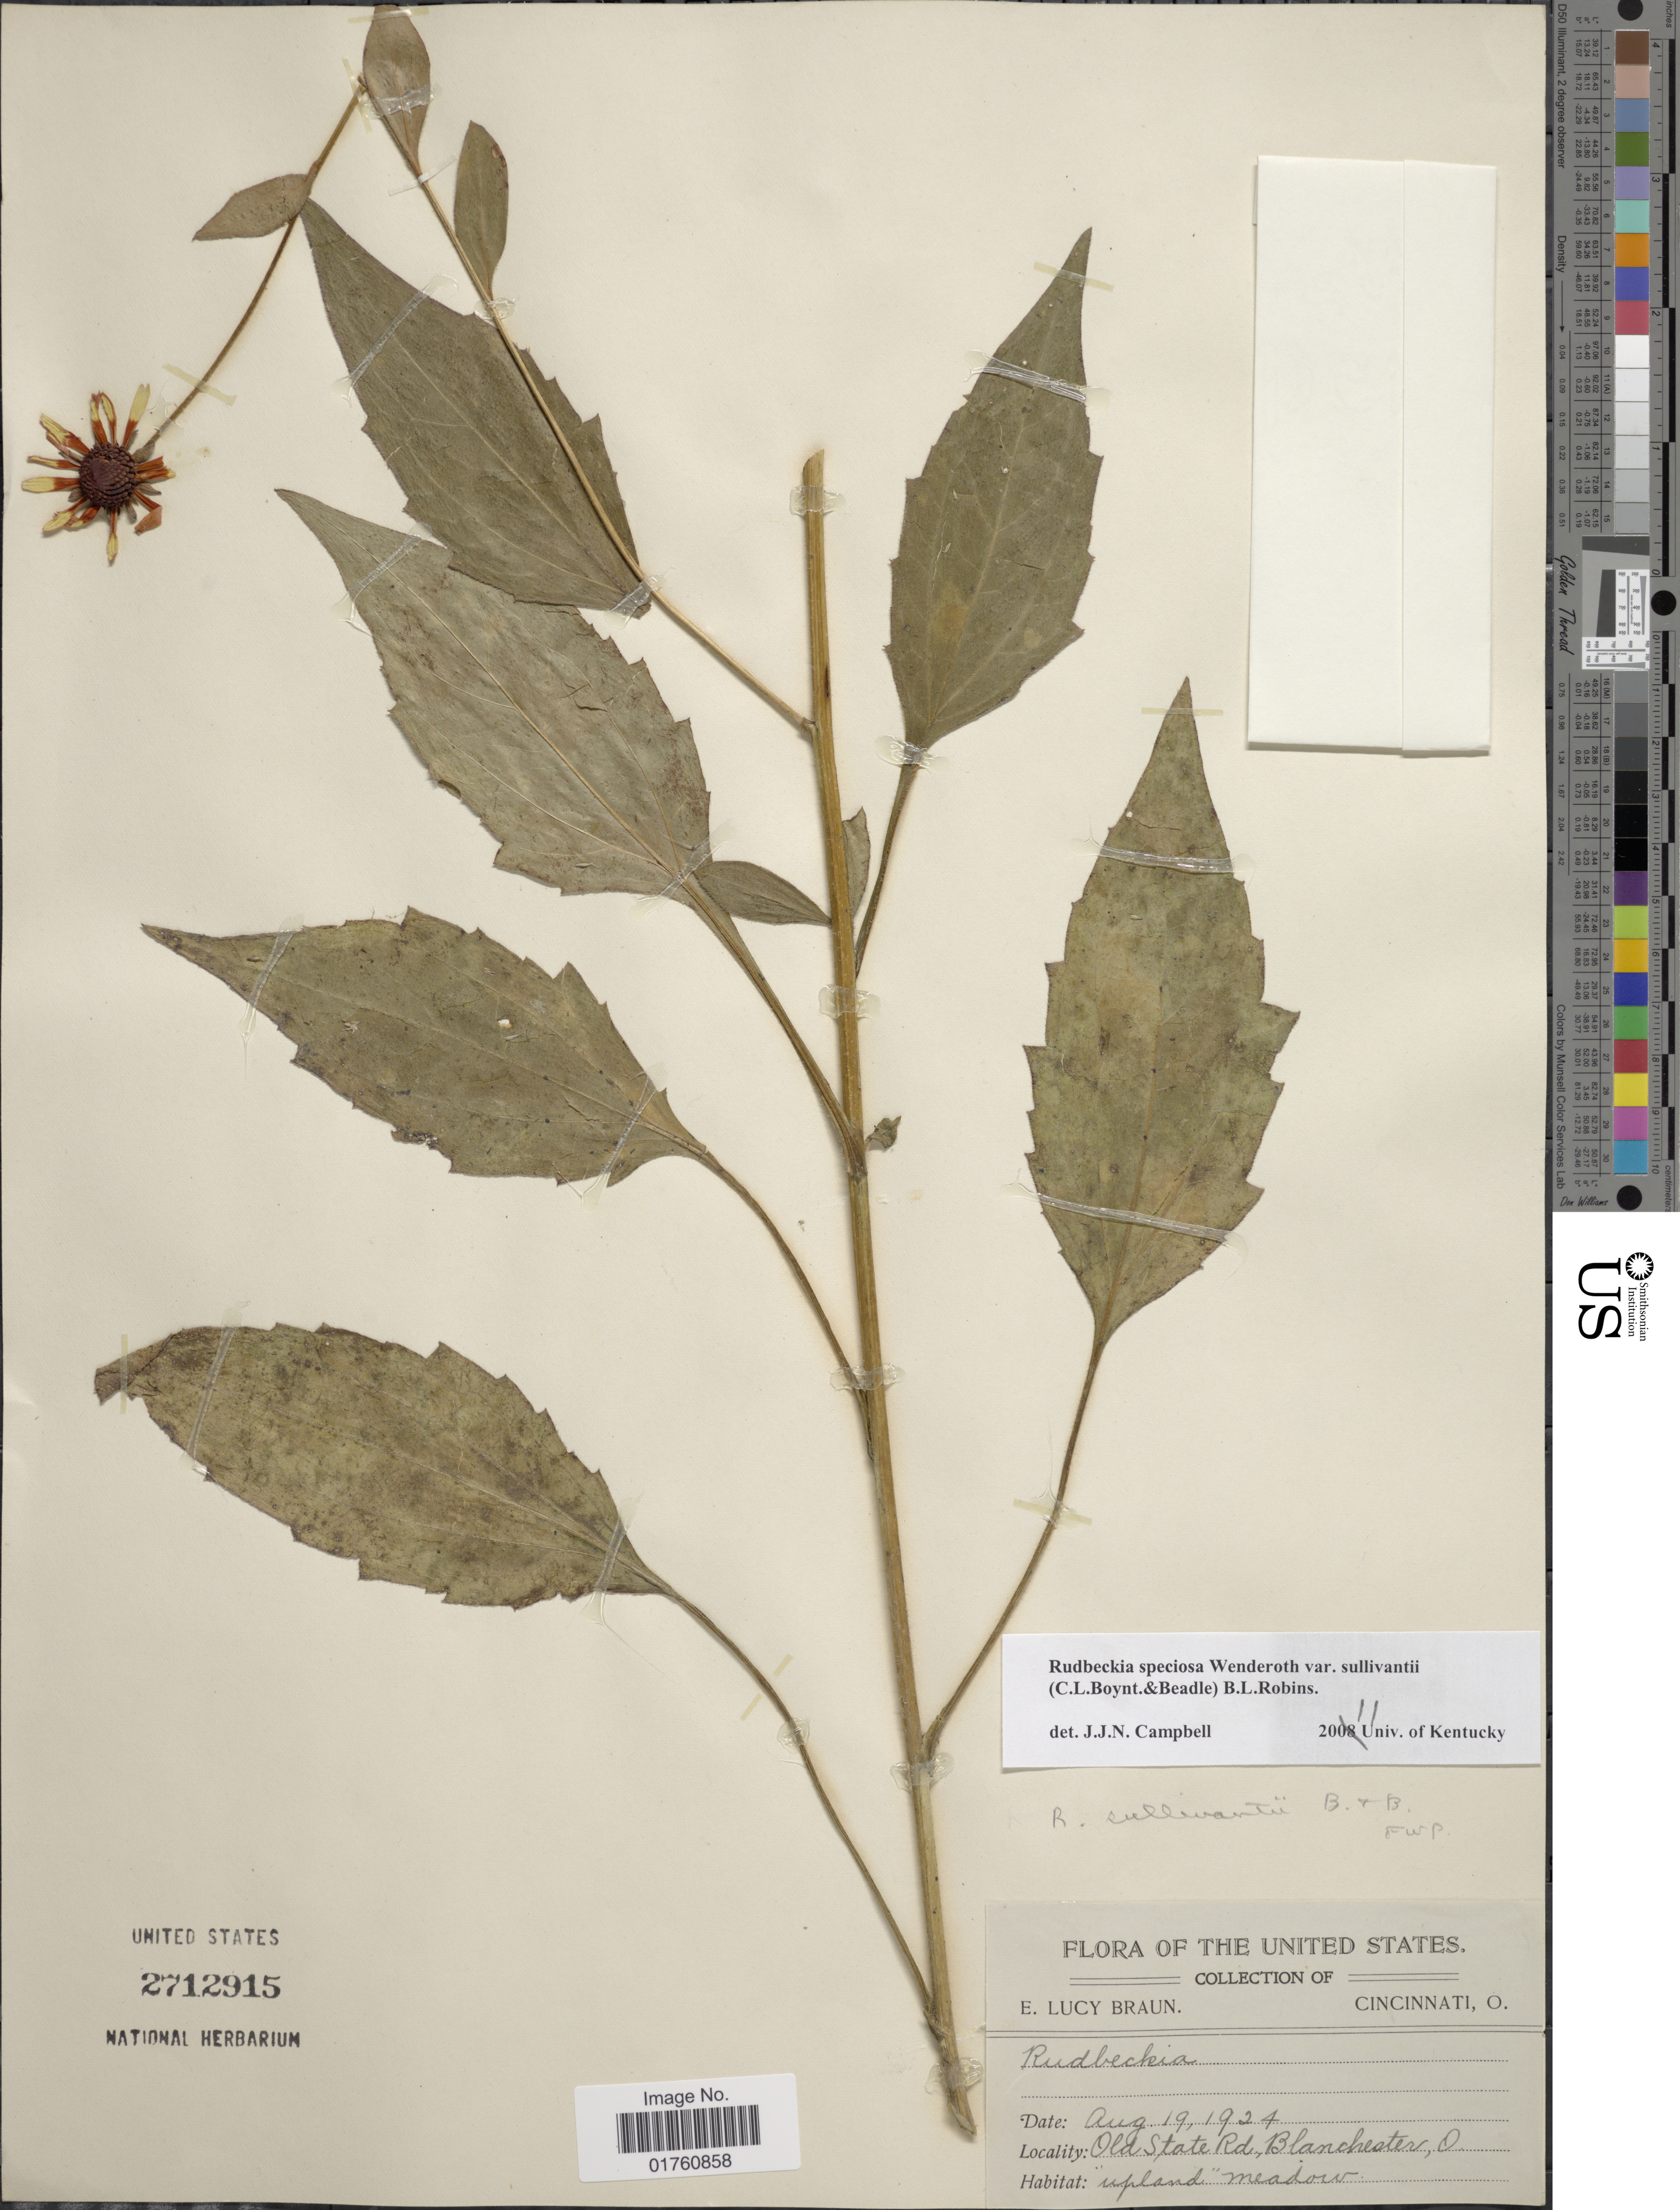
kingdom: Plantae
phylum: Tracheophyta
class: Magnoliopsida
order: Asterales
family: Asteraceae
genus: Rudbeckia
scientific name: Rudbeckia fulgida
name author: Aiton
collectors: E. L. Braun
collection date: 1924-08-19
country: United States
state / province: Ohio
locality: Old State Rd, Blanchester O.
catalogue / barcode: US 2712915